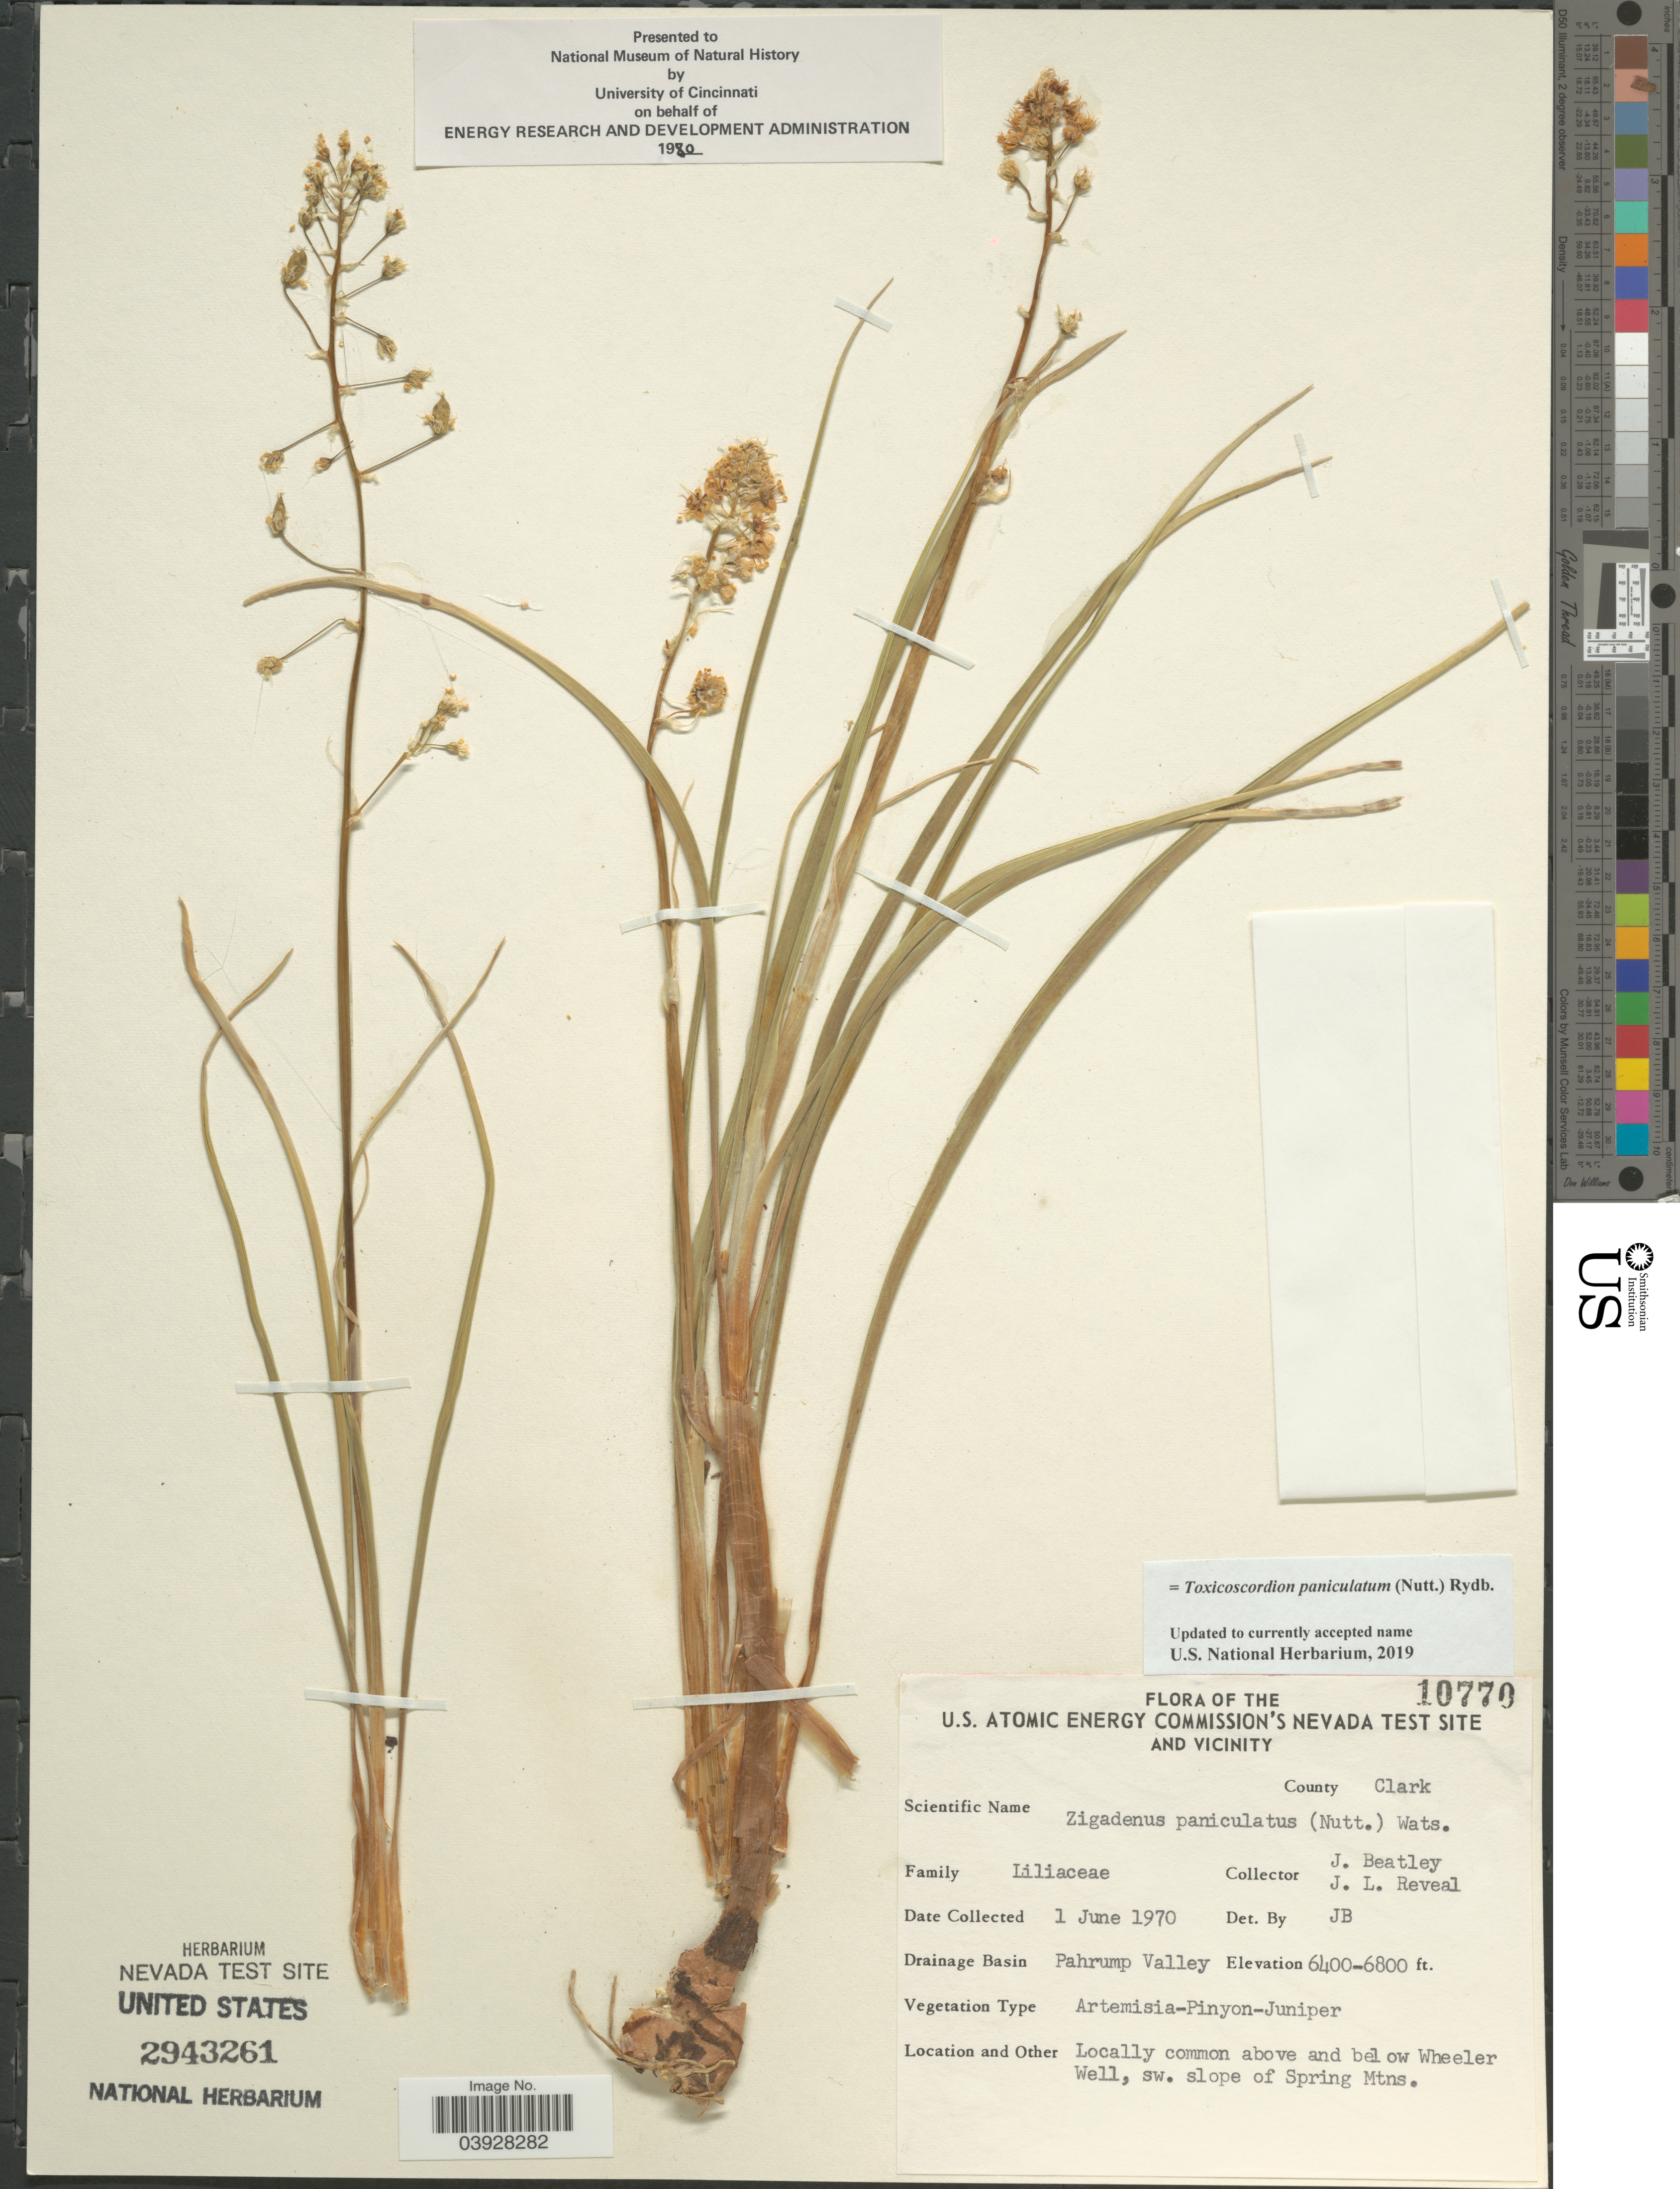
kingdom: Plantae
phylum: Tracheophyta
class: Liliopsida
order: Liliales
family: Melanthiaceae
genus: Toxicoscordion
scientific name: Toxicoscordion paniculatum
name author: (Nutt.) Rydb.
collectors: J. C. Beatley & J. L. Reveal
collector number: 10770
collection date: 1970-06-01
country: United States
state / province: Nevada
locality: U.S. Atomic Energy Commission's Nevada Test Site and Vicinity. County Clark. Drainage Basin Pahrump Valley. Above and below Wheeler Well, sw. slope of Spring Mtns.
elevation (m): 1951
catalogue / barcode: US 2943261